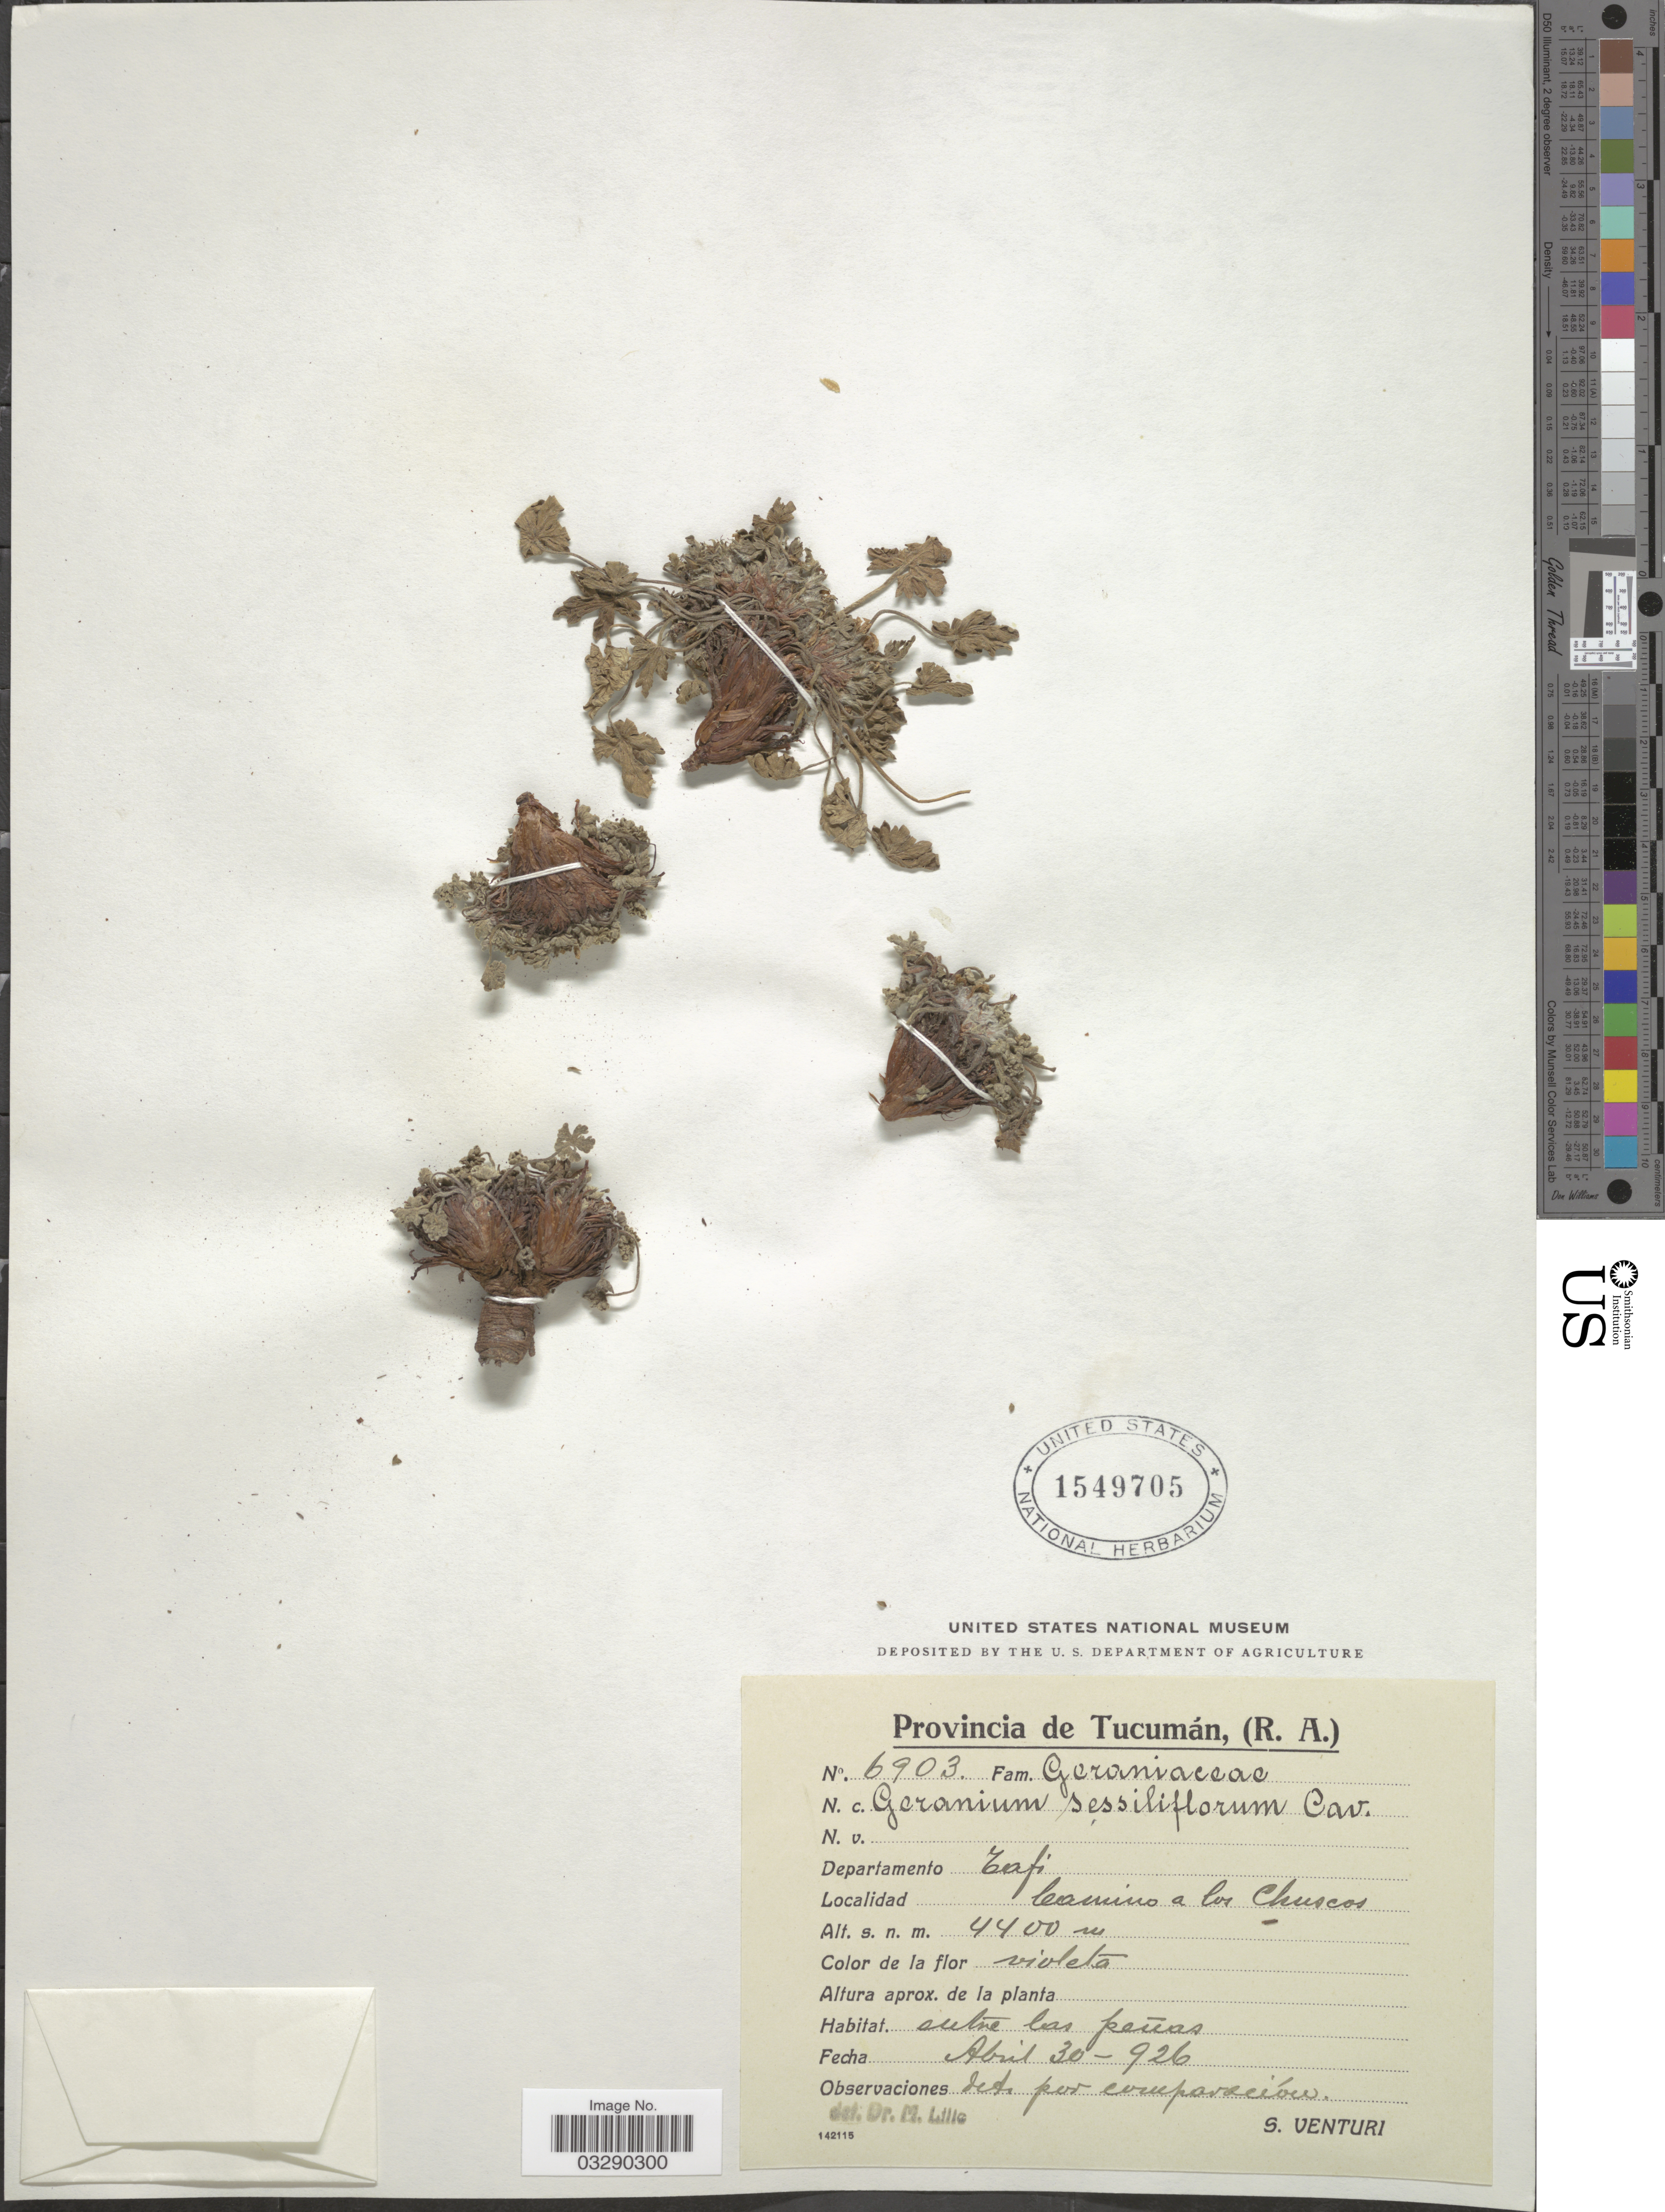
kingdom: Plantae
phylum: Tracheophyta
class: Magnoliopsida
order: Geraniales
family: Geraniaceae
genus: Geranium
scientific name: Geranium sessiliflorum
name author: Cav.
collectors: S. Venturi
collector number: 6903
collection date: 1926-04-30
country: Argentina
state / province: Tucuman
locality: Departamento Tafi. Camino a los Chuscas.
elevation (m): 4400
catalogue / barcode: US 1549705